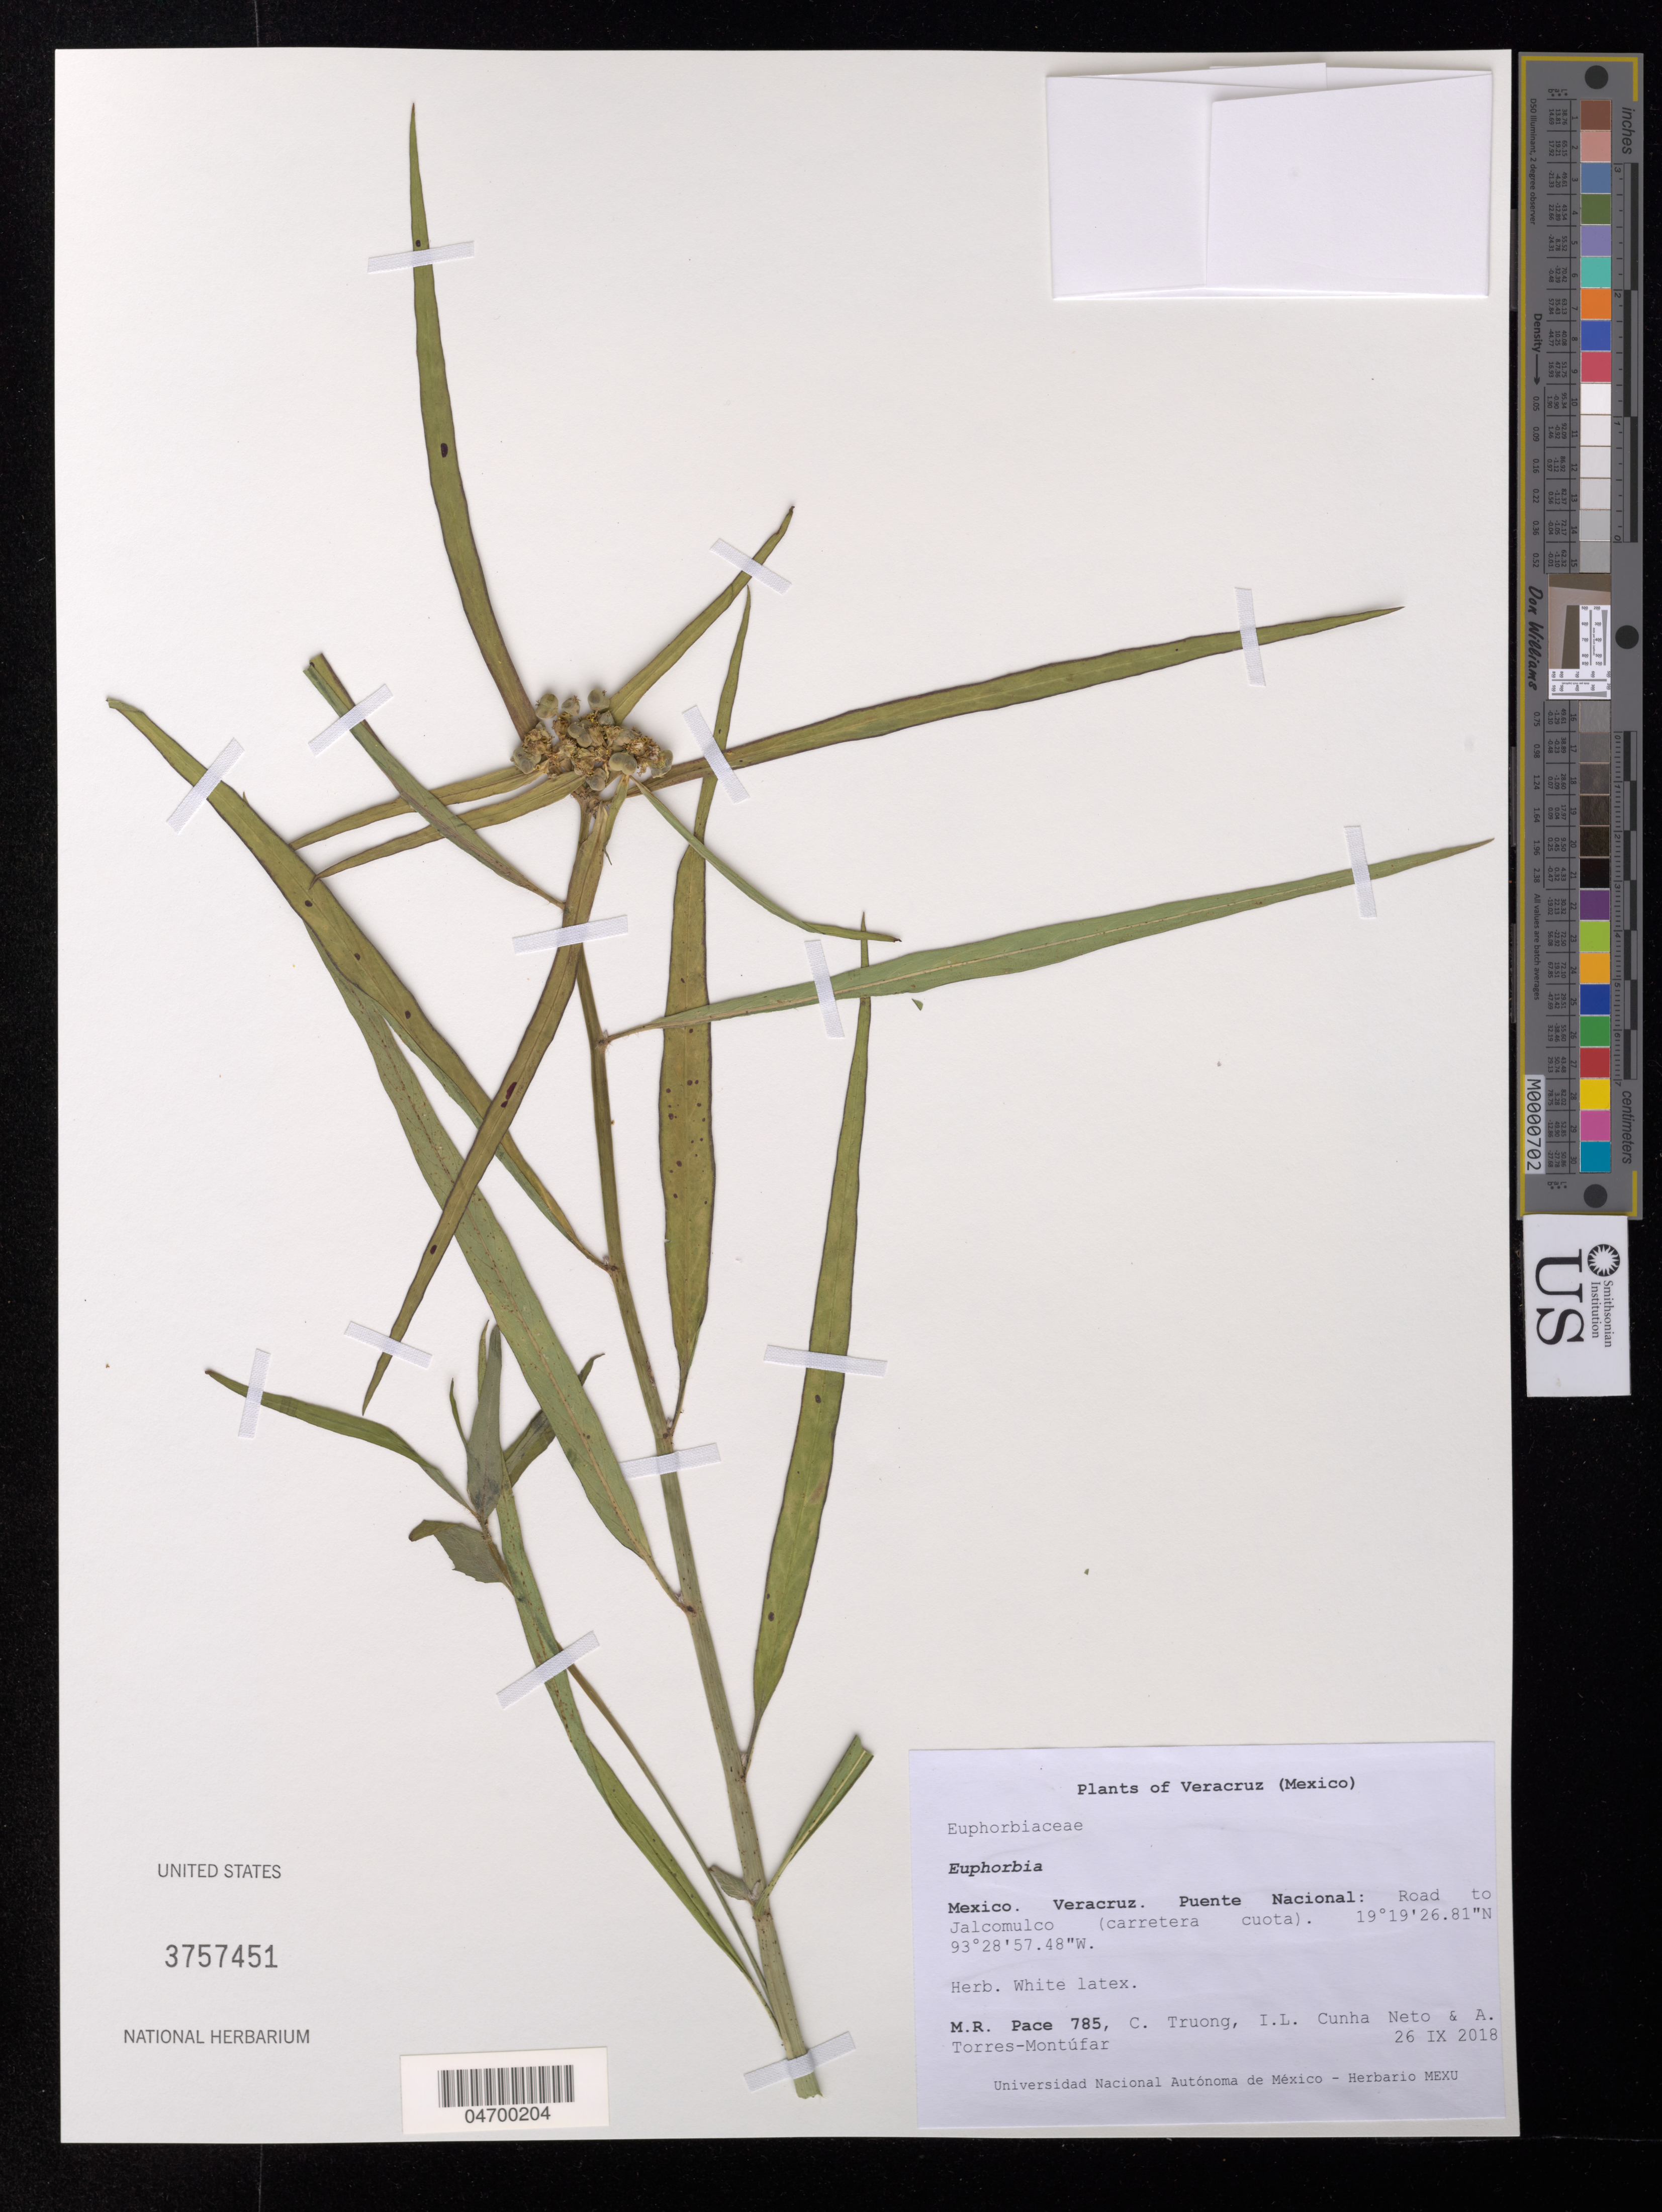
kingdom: Plantae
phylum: Tracheophyta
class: Magnoliopsida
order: Malpighiales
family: Euphorbiaceae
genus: Euphorbia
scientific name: Euphorbia sp.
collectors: M. R. Pace, C. Truong, I. L. Cunha Neto & A. Torres-Montúfar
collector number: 785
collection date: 2018-09-26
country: Mexico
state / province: Veracruz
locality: Veracruz. Puente Nacional: Road to Jalcomulco (carretera cuota).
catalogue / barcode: US 3757451